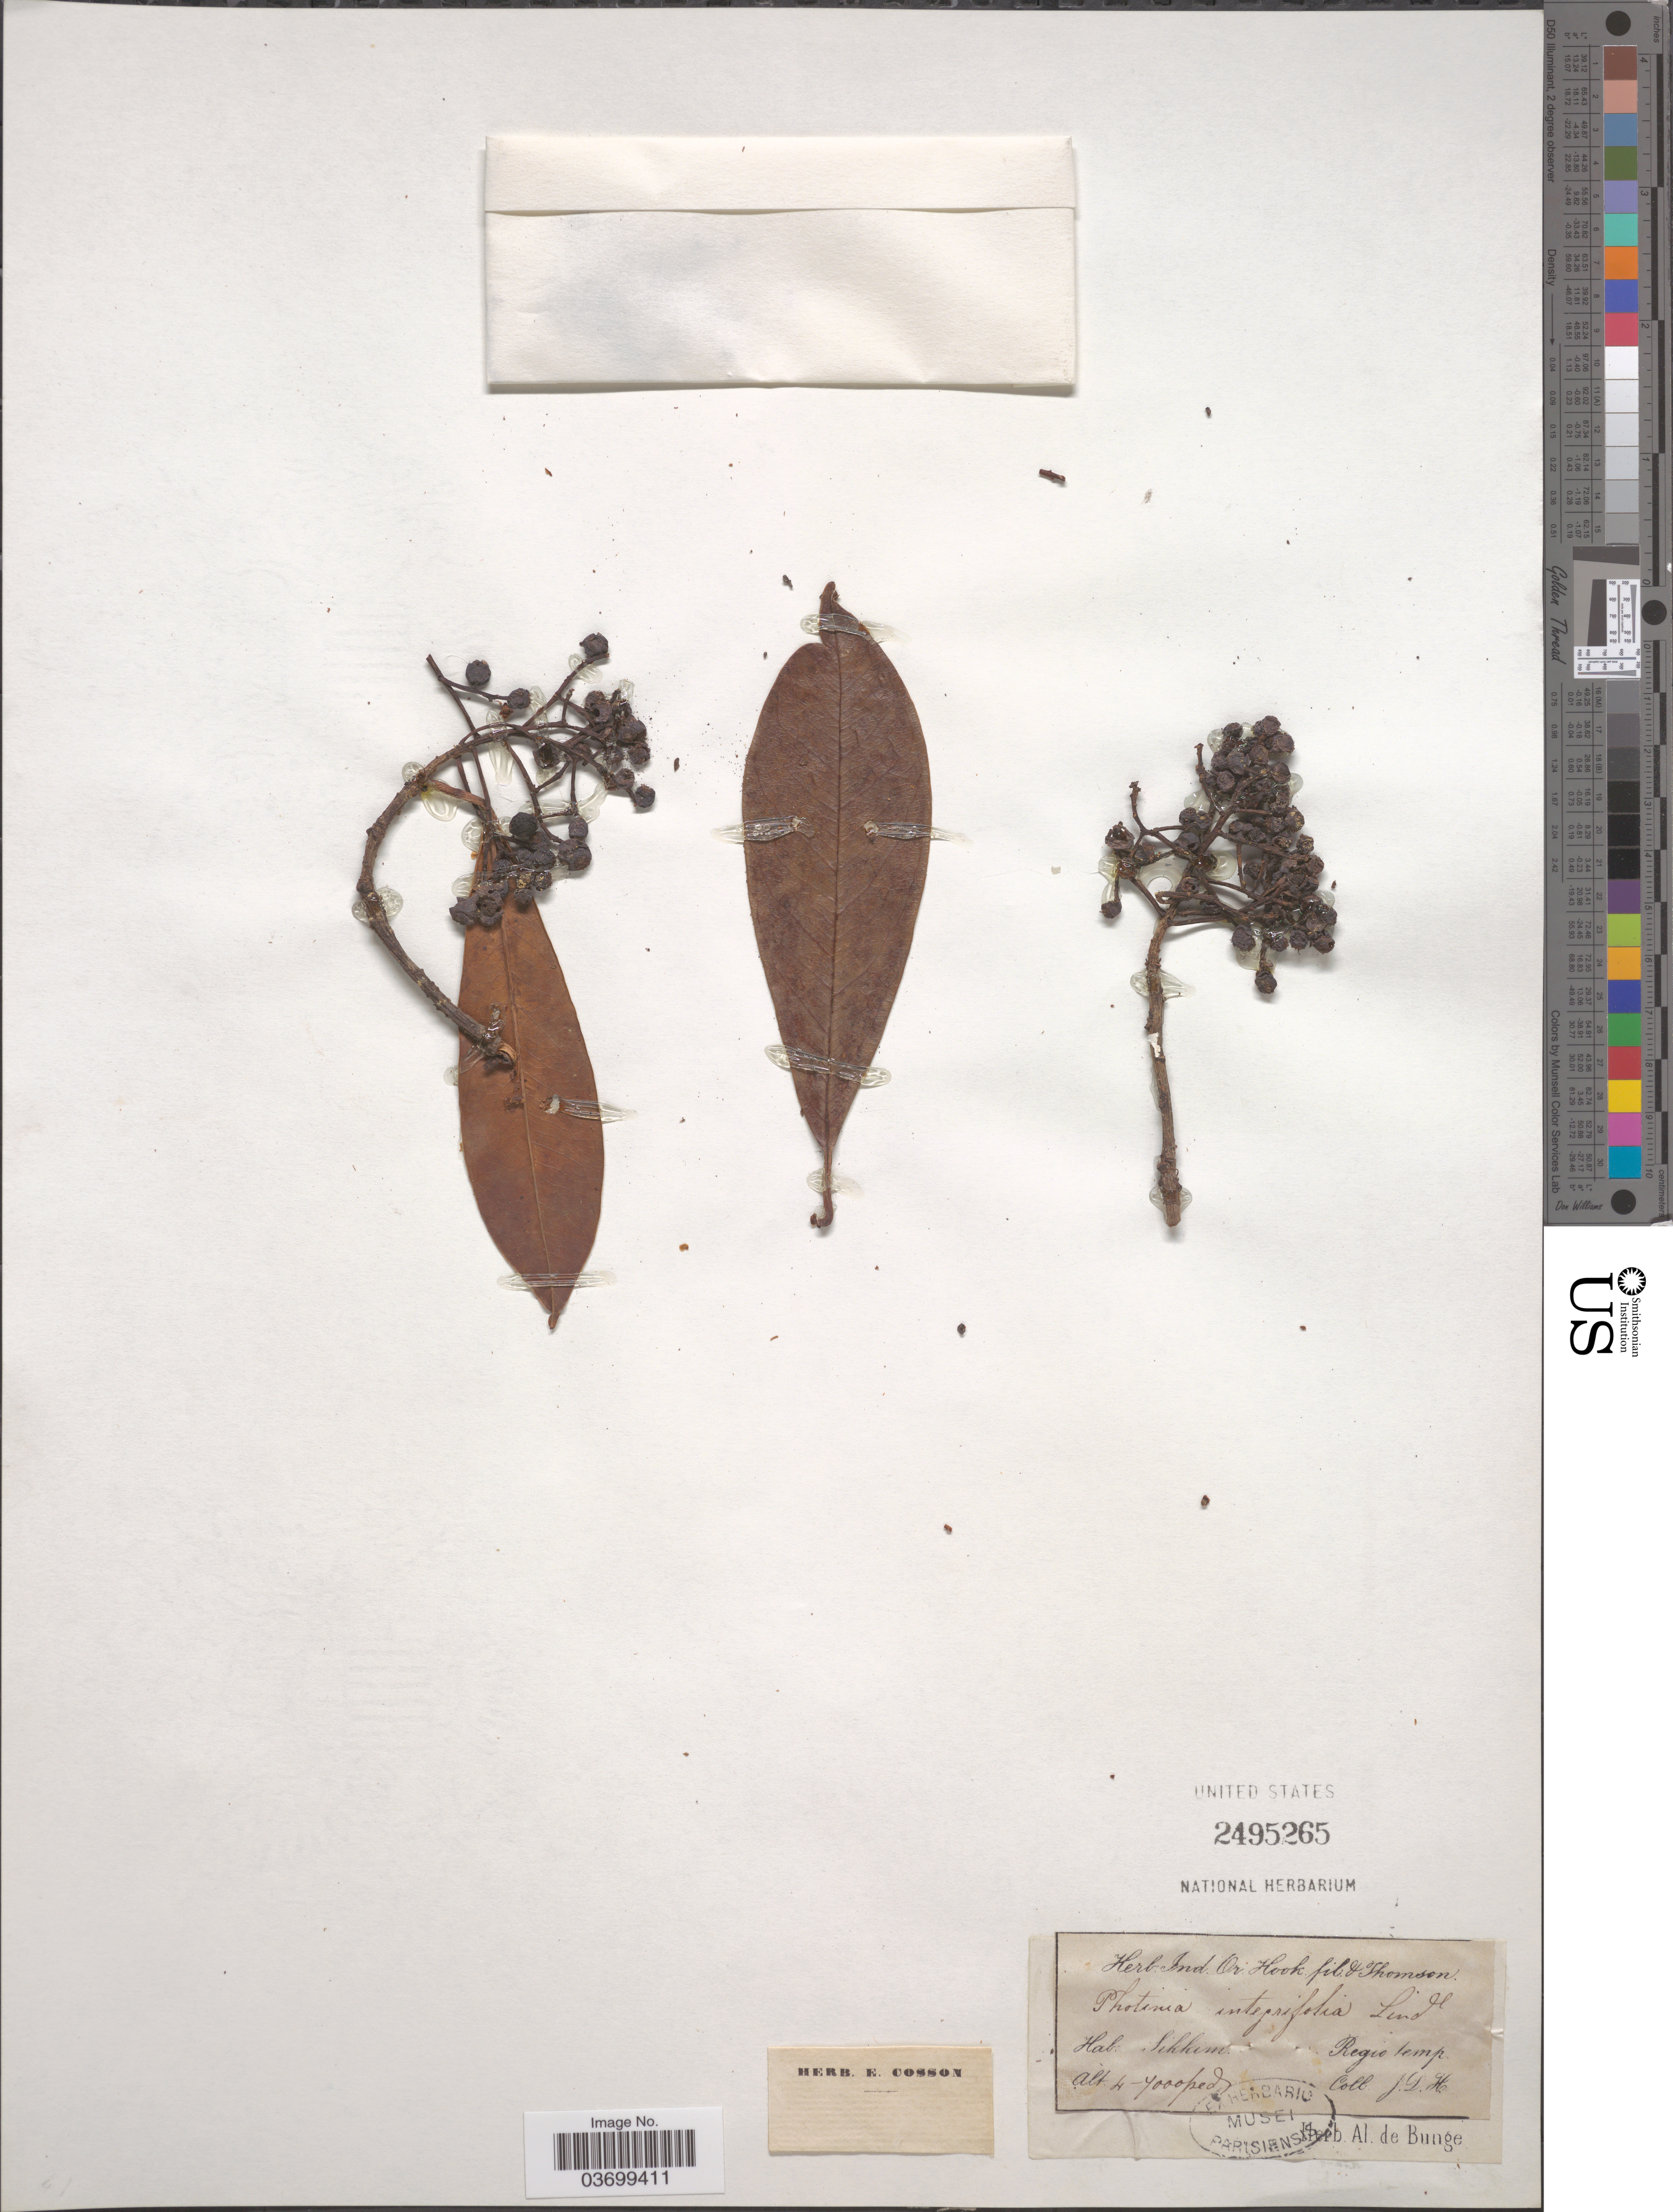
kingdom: Plantae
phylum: Tracheophyta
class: Magnoliopsida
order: Rosales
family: Rosaceae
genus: Photinia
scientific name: Photinia integrifolia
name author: Lindl.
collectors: J. D. Hooker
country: India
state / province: Sikkim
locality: Regio temp.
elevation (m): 1219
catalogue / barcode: US 2495265